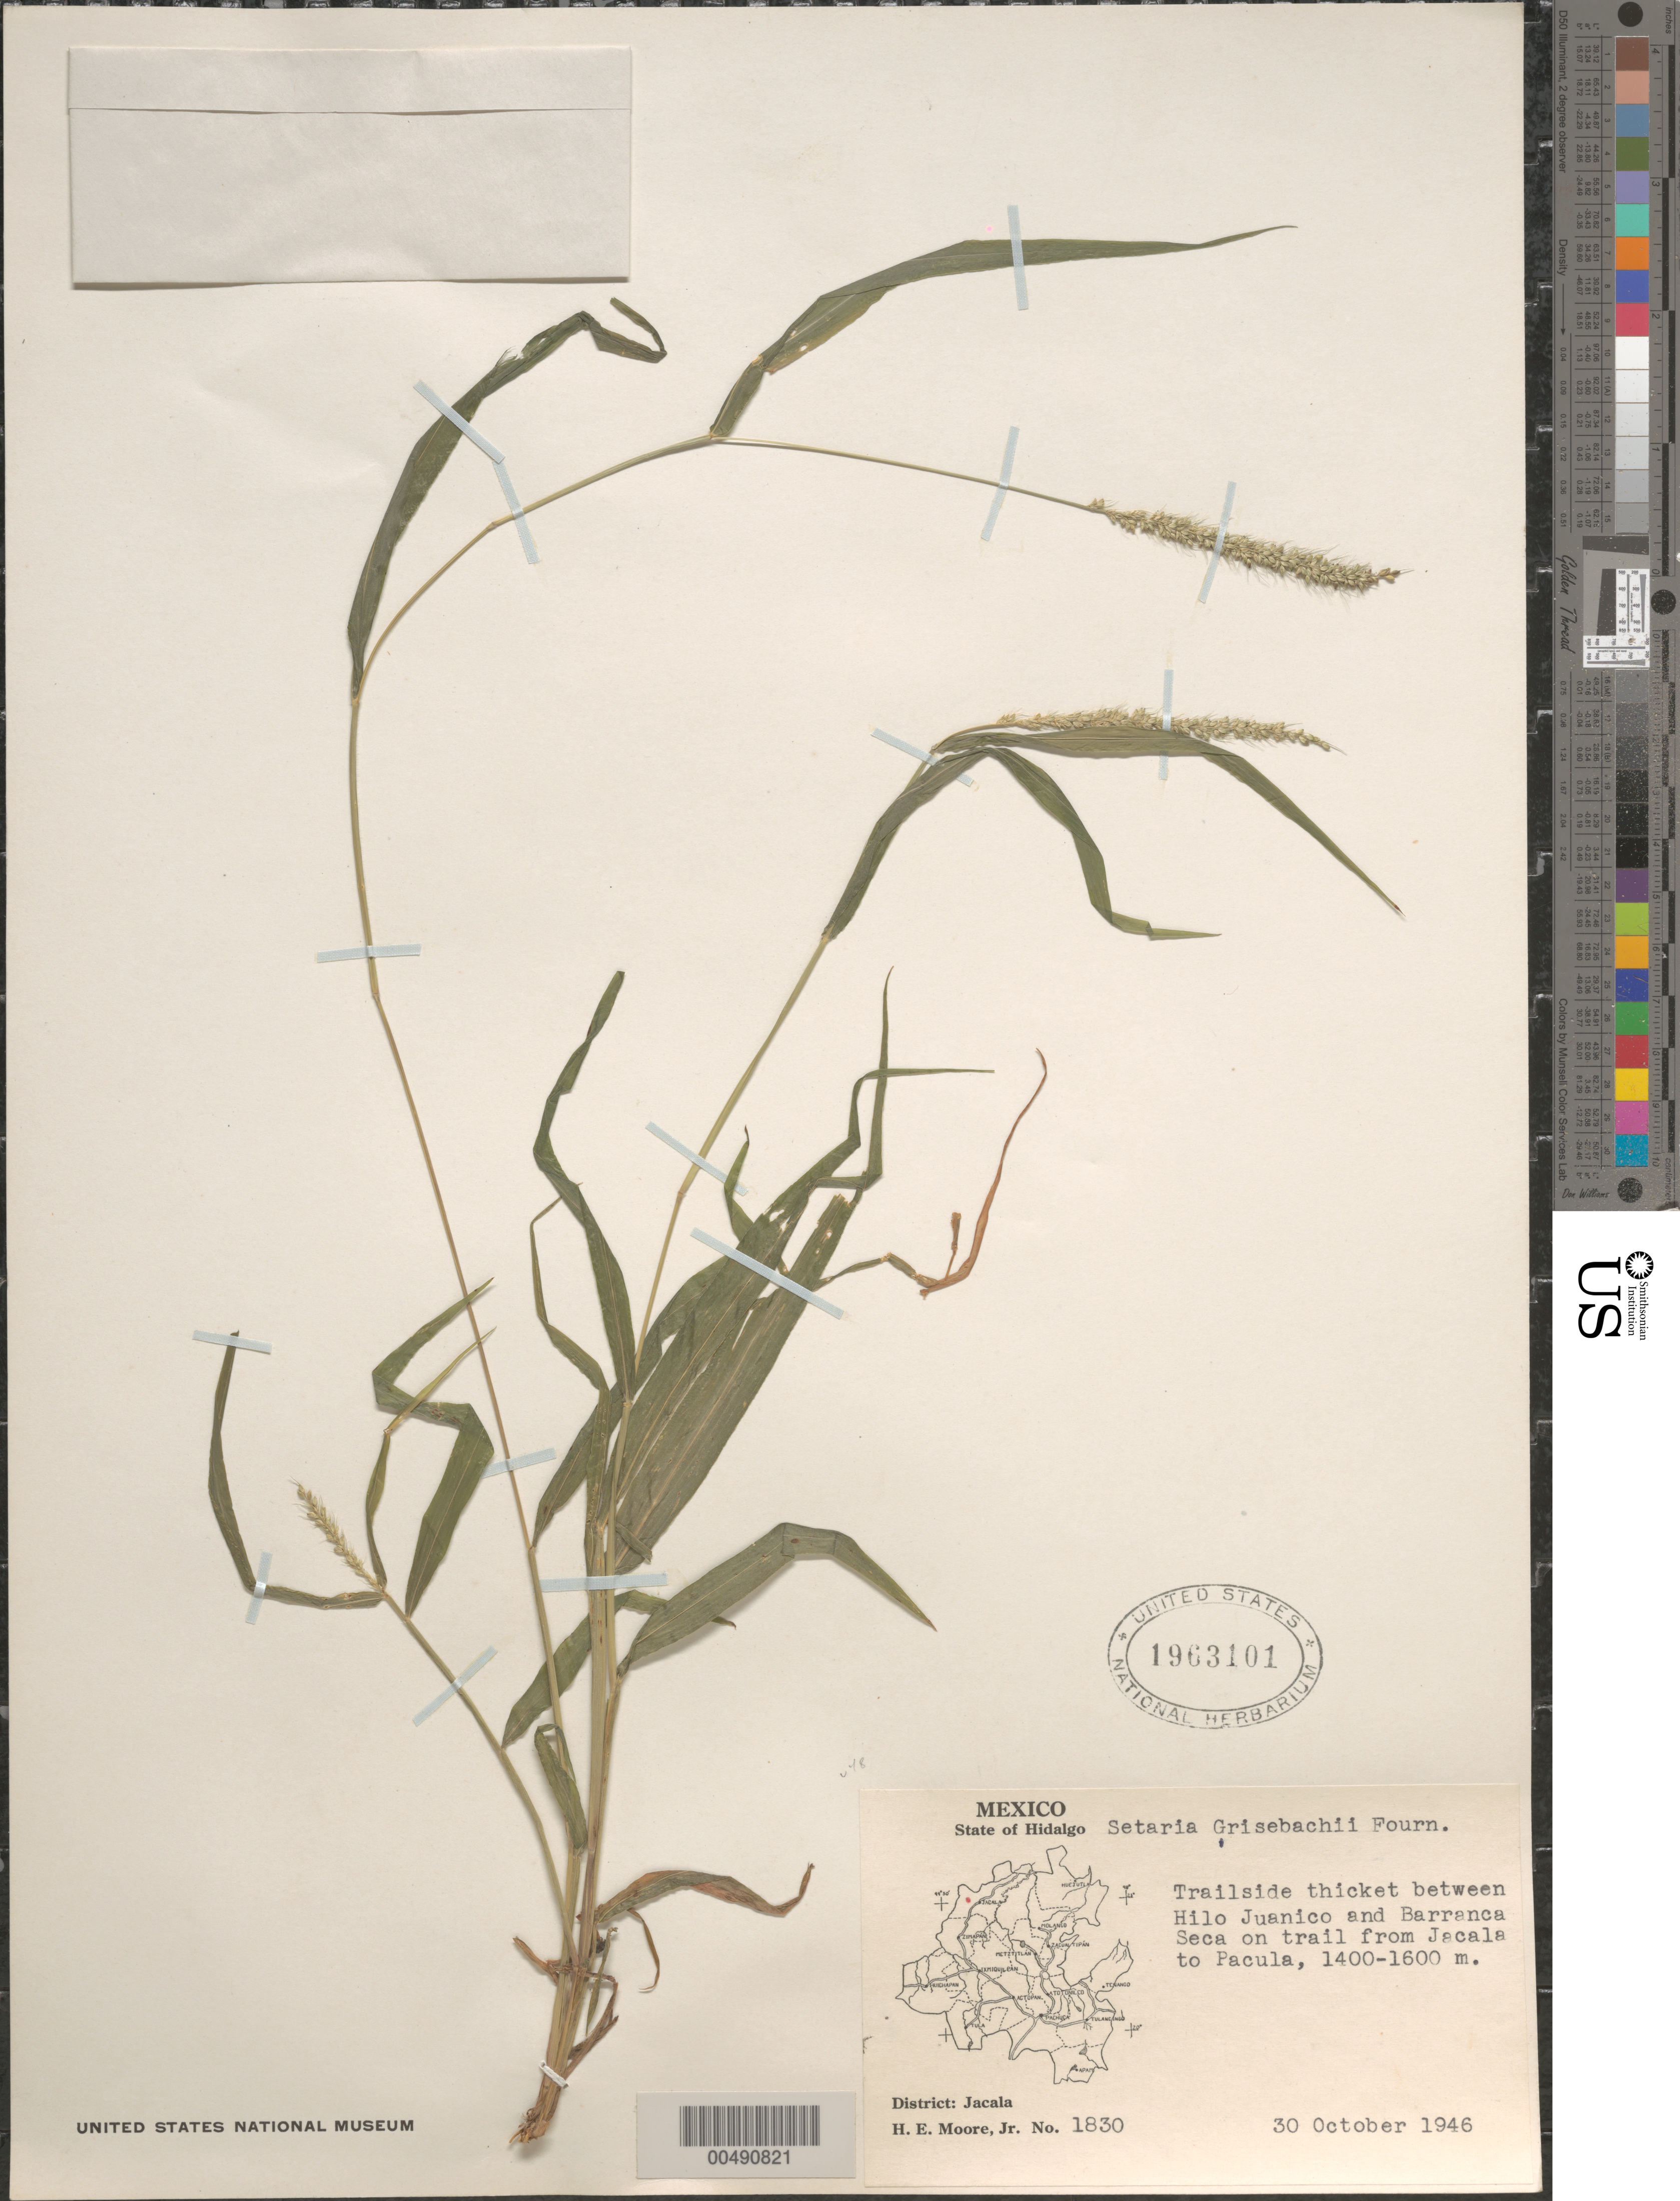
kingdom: Plantae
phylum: Tracheophyta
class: Liliopsida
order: Poales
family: Poaceae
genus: Setaria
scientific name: Setaria grisebachii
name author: E. Fourn.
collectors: H. E. Moore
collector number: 1830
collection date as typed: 30 Oct 1946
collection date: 1946-10-30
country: Mexico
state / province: Hidalgo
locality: Between Hilo Juanico & Barranca Seca on trail from Juacala to Pacula, Dist of Jacala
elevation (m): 1400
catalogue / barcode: US 1963101